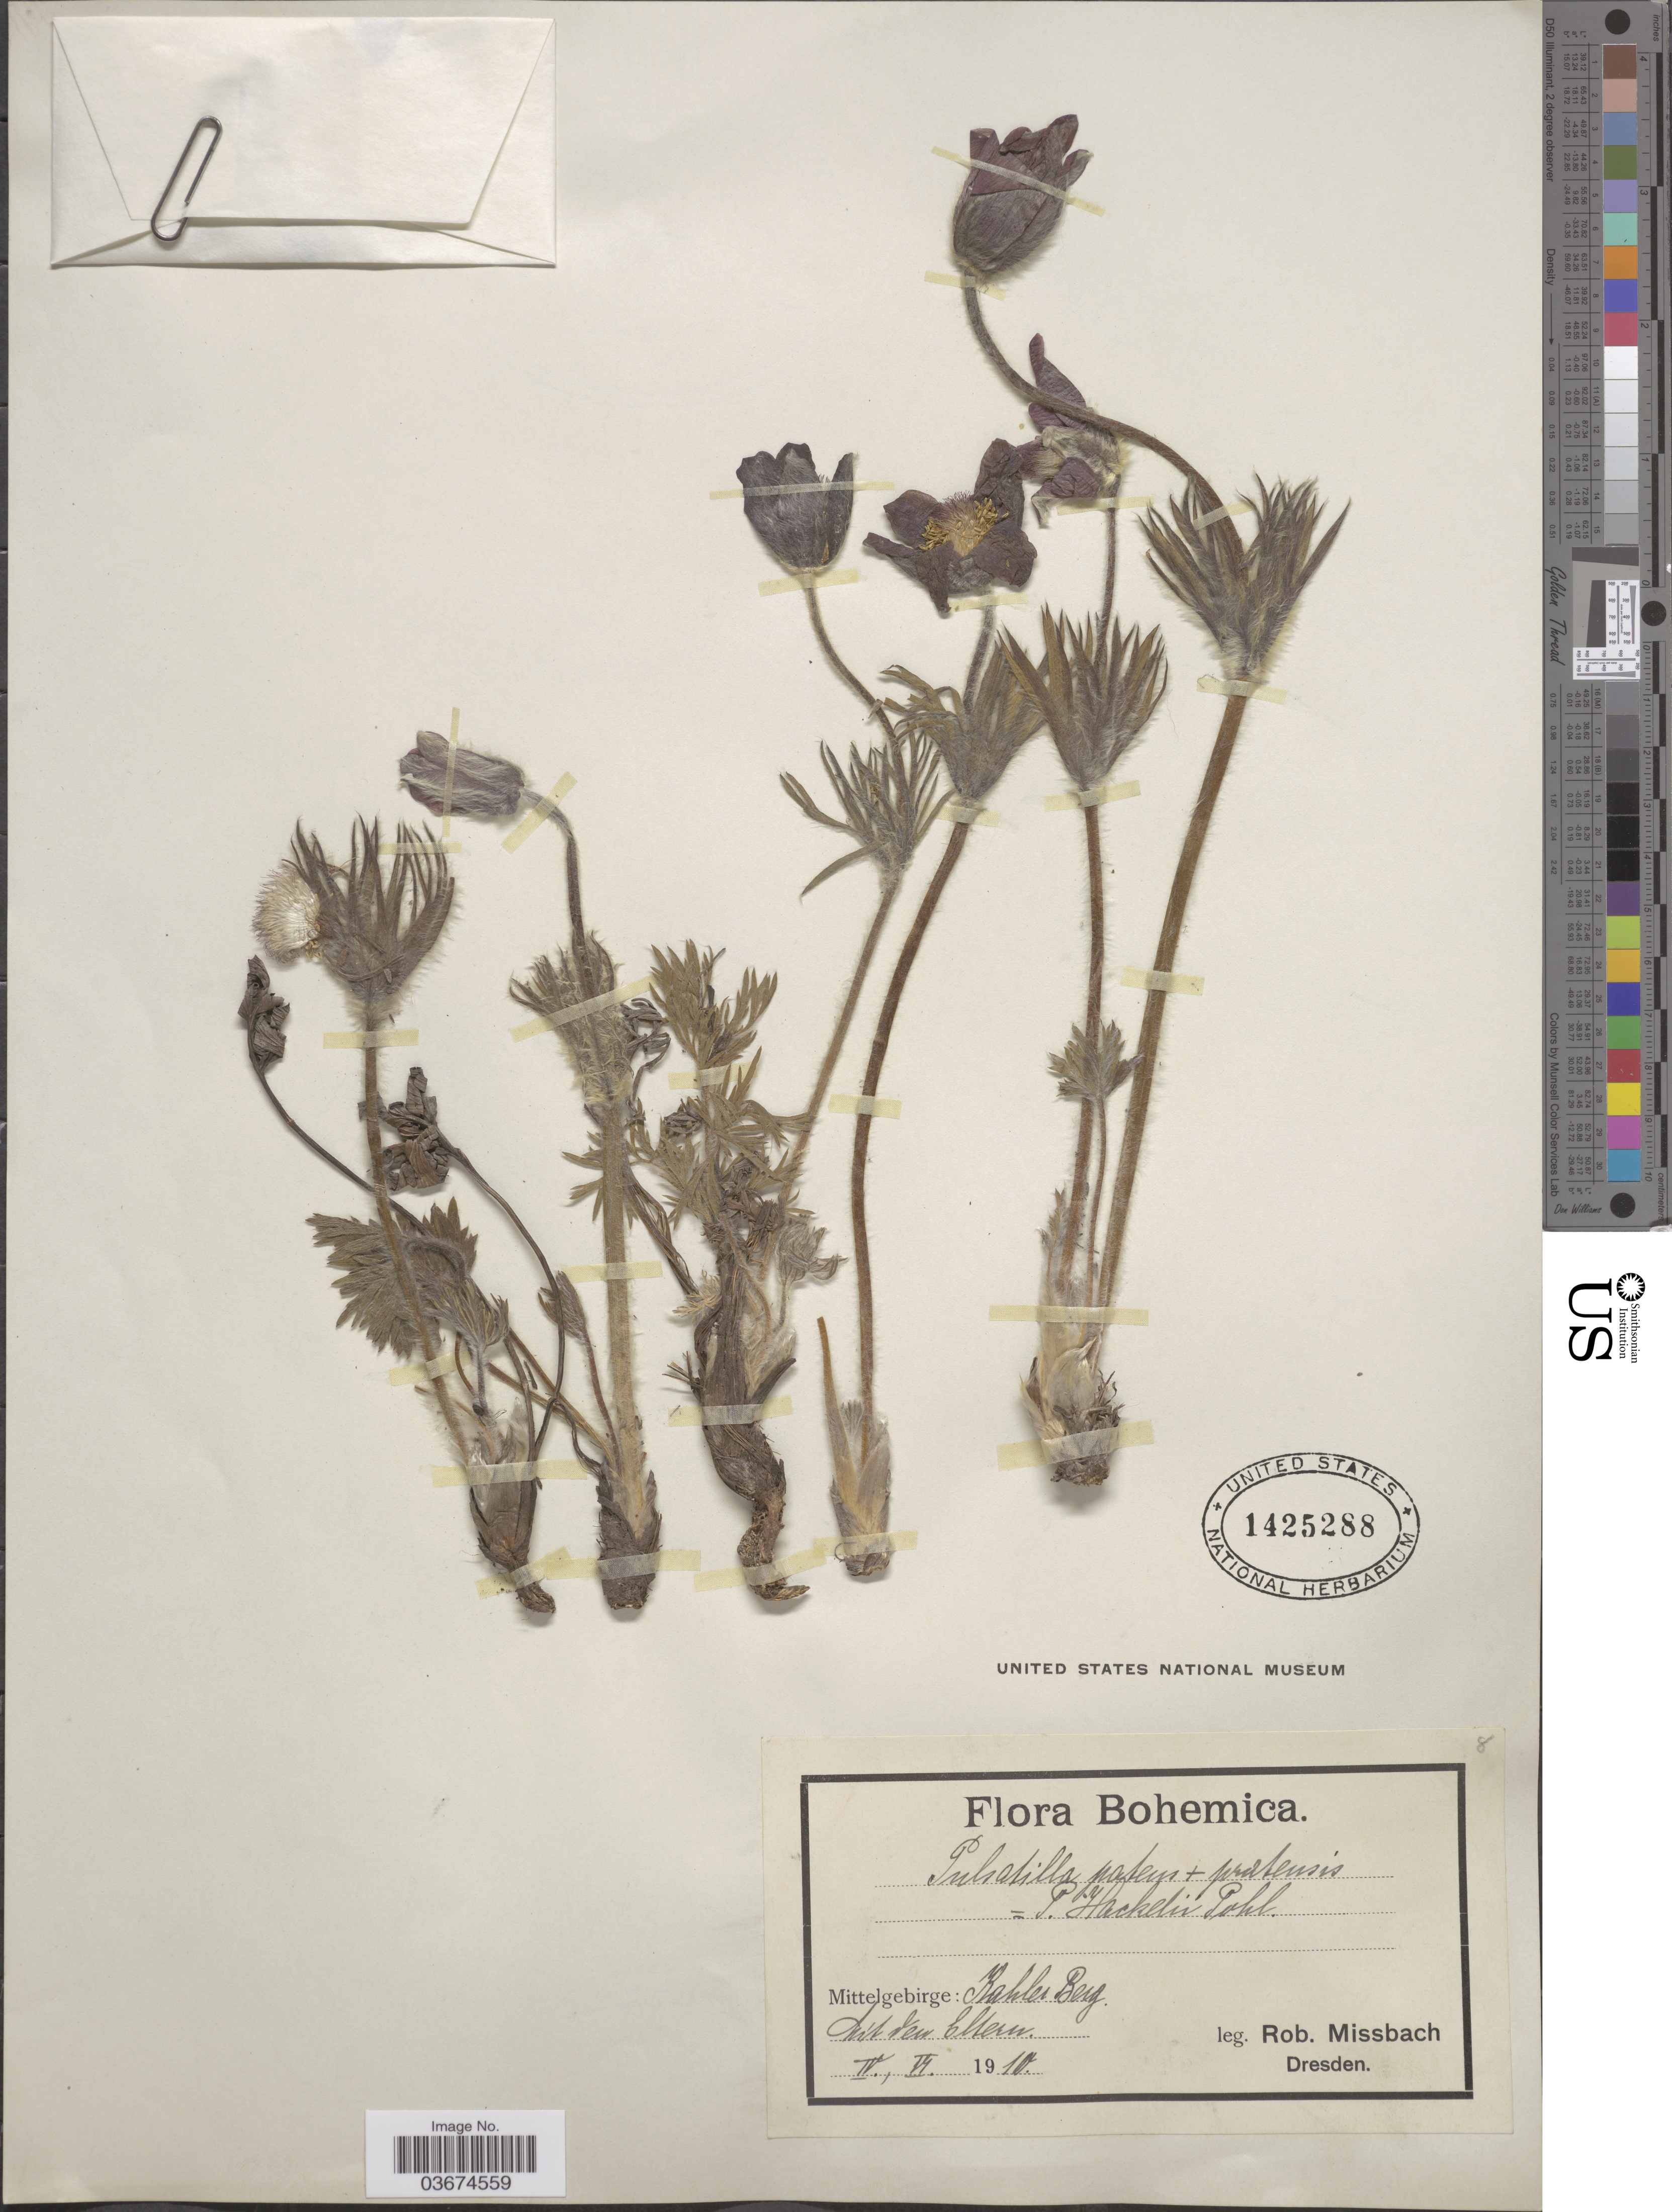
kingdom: Plantae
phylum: Tracheophyta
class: Magnoliopsida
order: Ranunculales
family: Ranunculaceae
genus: Pulsatilla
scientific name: Pulsatilla patens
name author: (L.) Mill.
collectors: R. Missbach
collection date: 1910-04-14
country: Czechia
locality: Bohemica. Mittelgebirge: Rahler Berg. Mit den Eltern.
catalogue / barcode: US 1425288